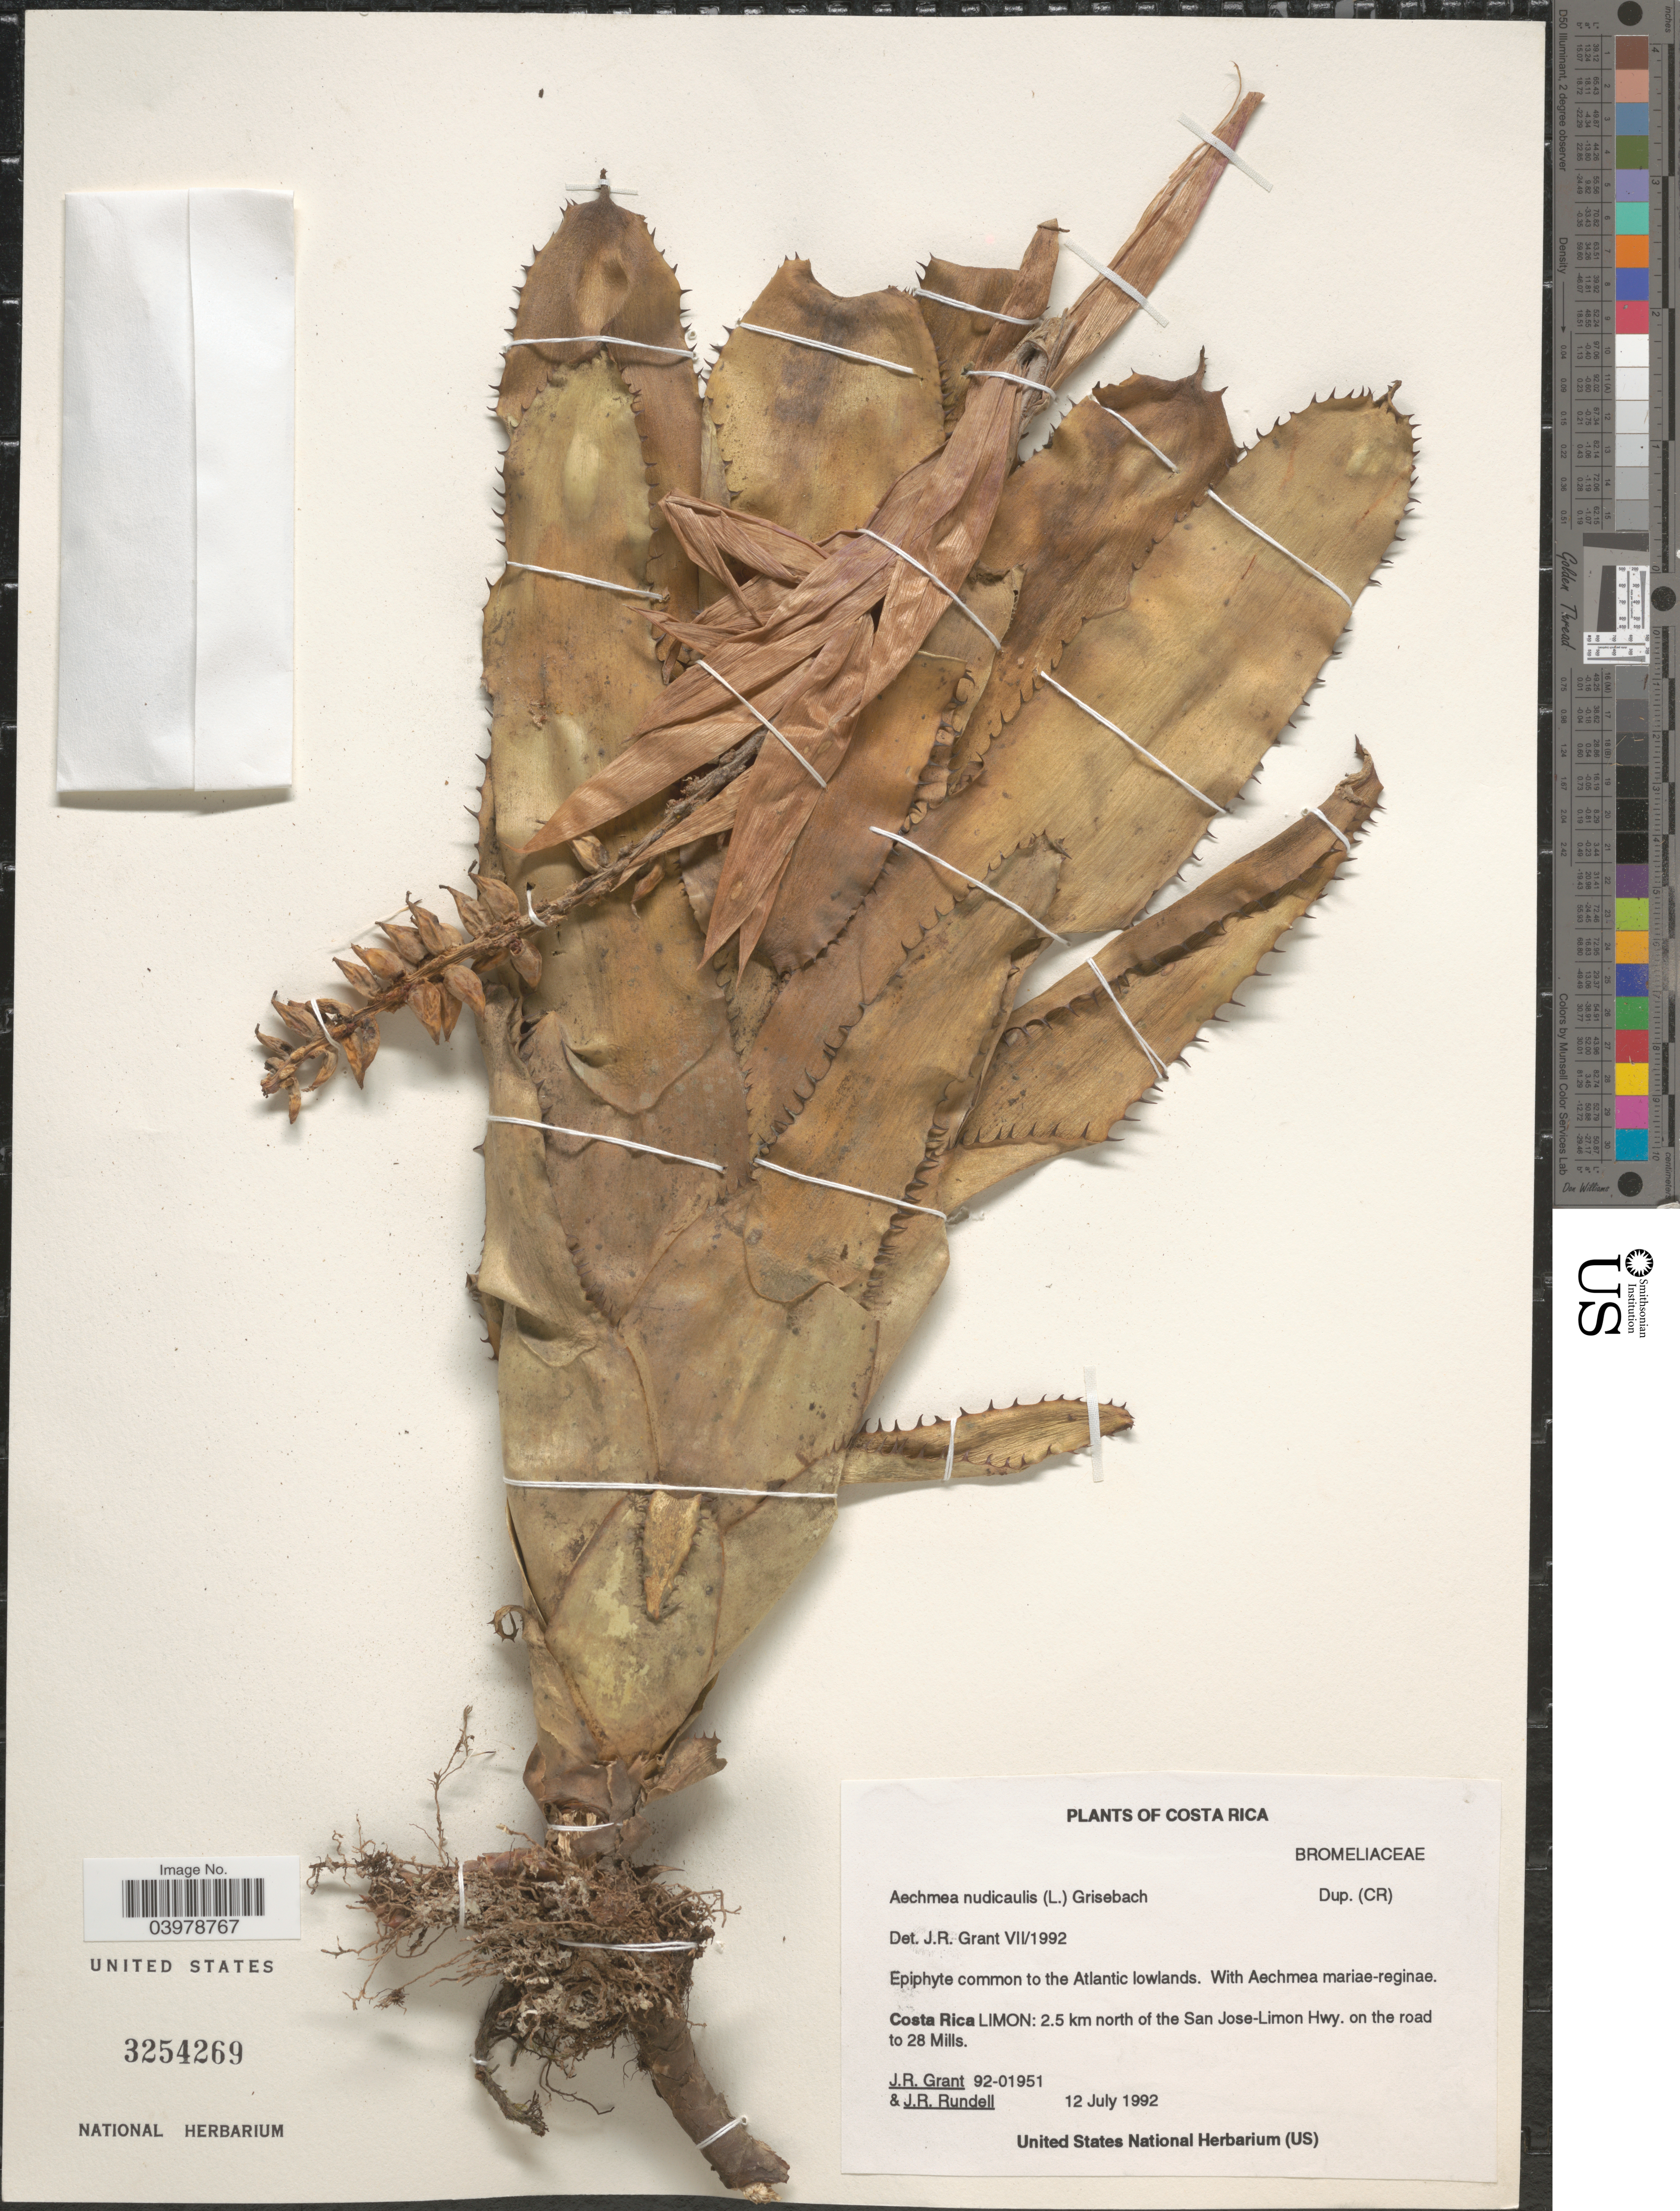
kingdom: Plantae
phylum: Tracheophyta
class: Liliopsida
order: Poales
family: Bromeliaceae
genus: Aechmea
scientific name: Aechmea nudicaulis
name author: (L.) Griseb.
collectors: J. Grant & J. R. Rundell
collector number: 92-01951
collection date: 1992-07-12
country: Costa Rica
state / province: Limón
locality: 2.5 km north of the San Jose-Limon Hwy. on the road to 28 Mills.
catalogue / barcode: US 3254269